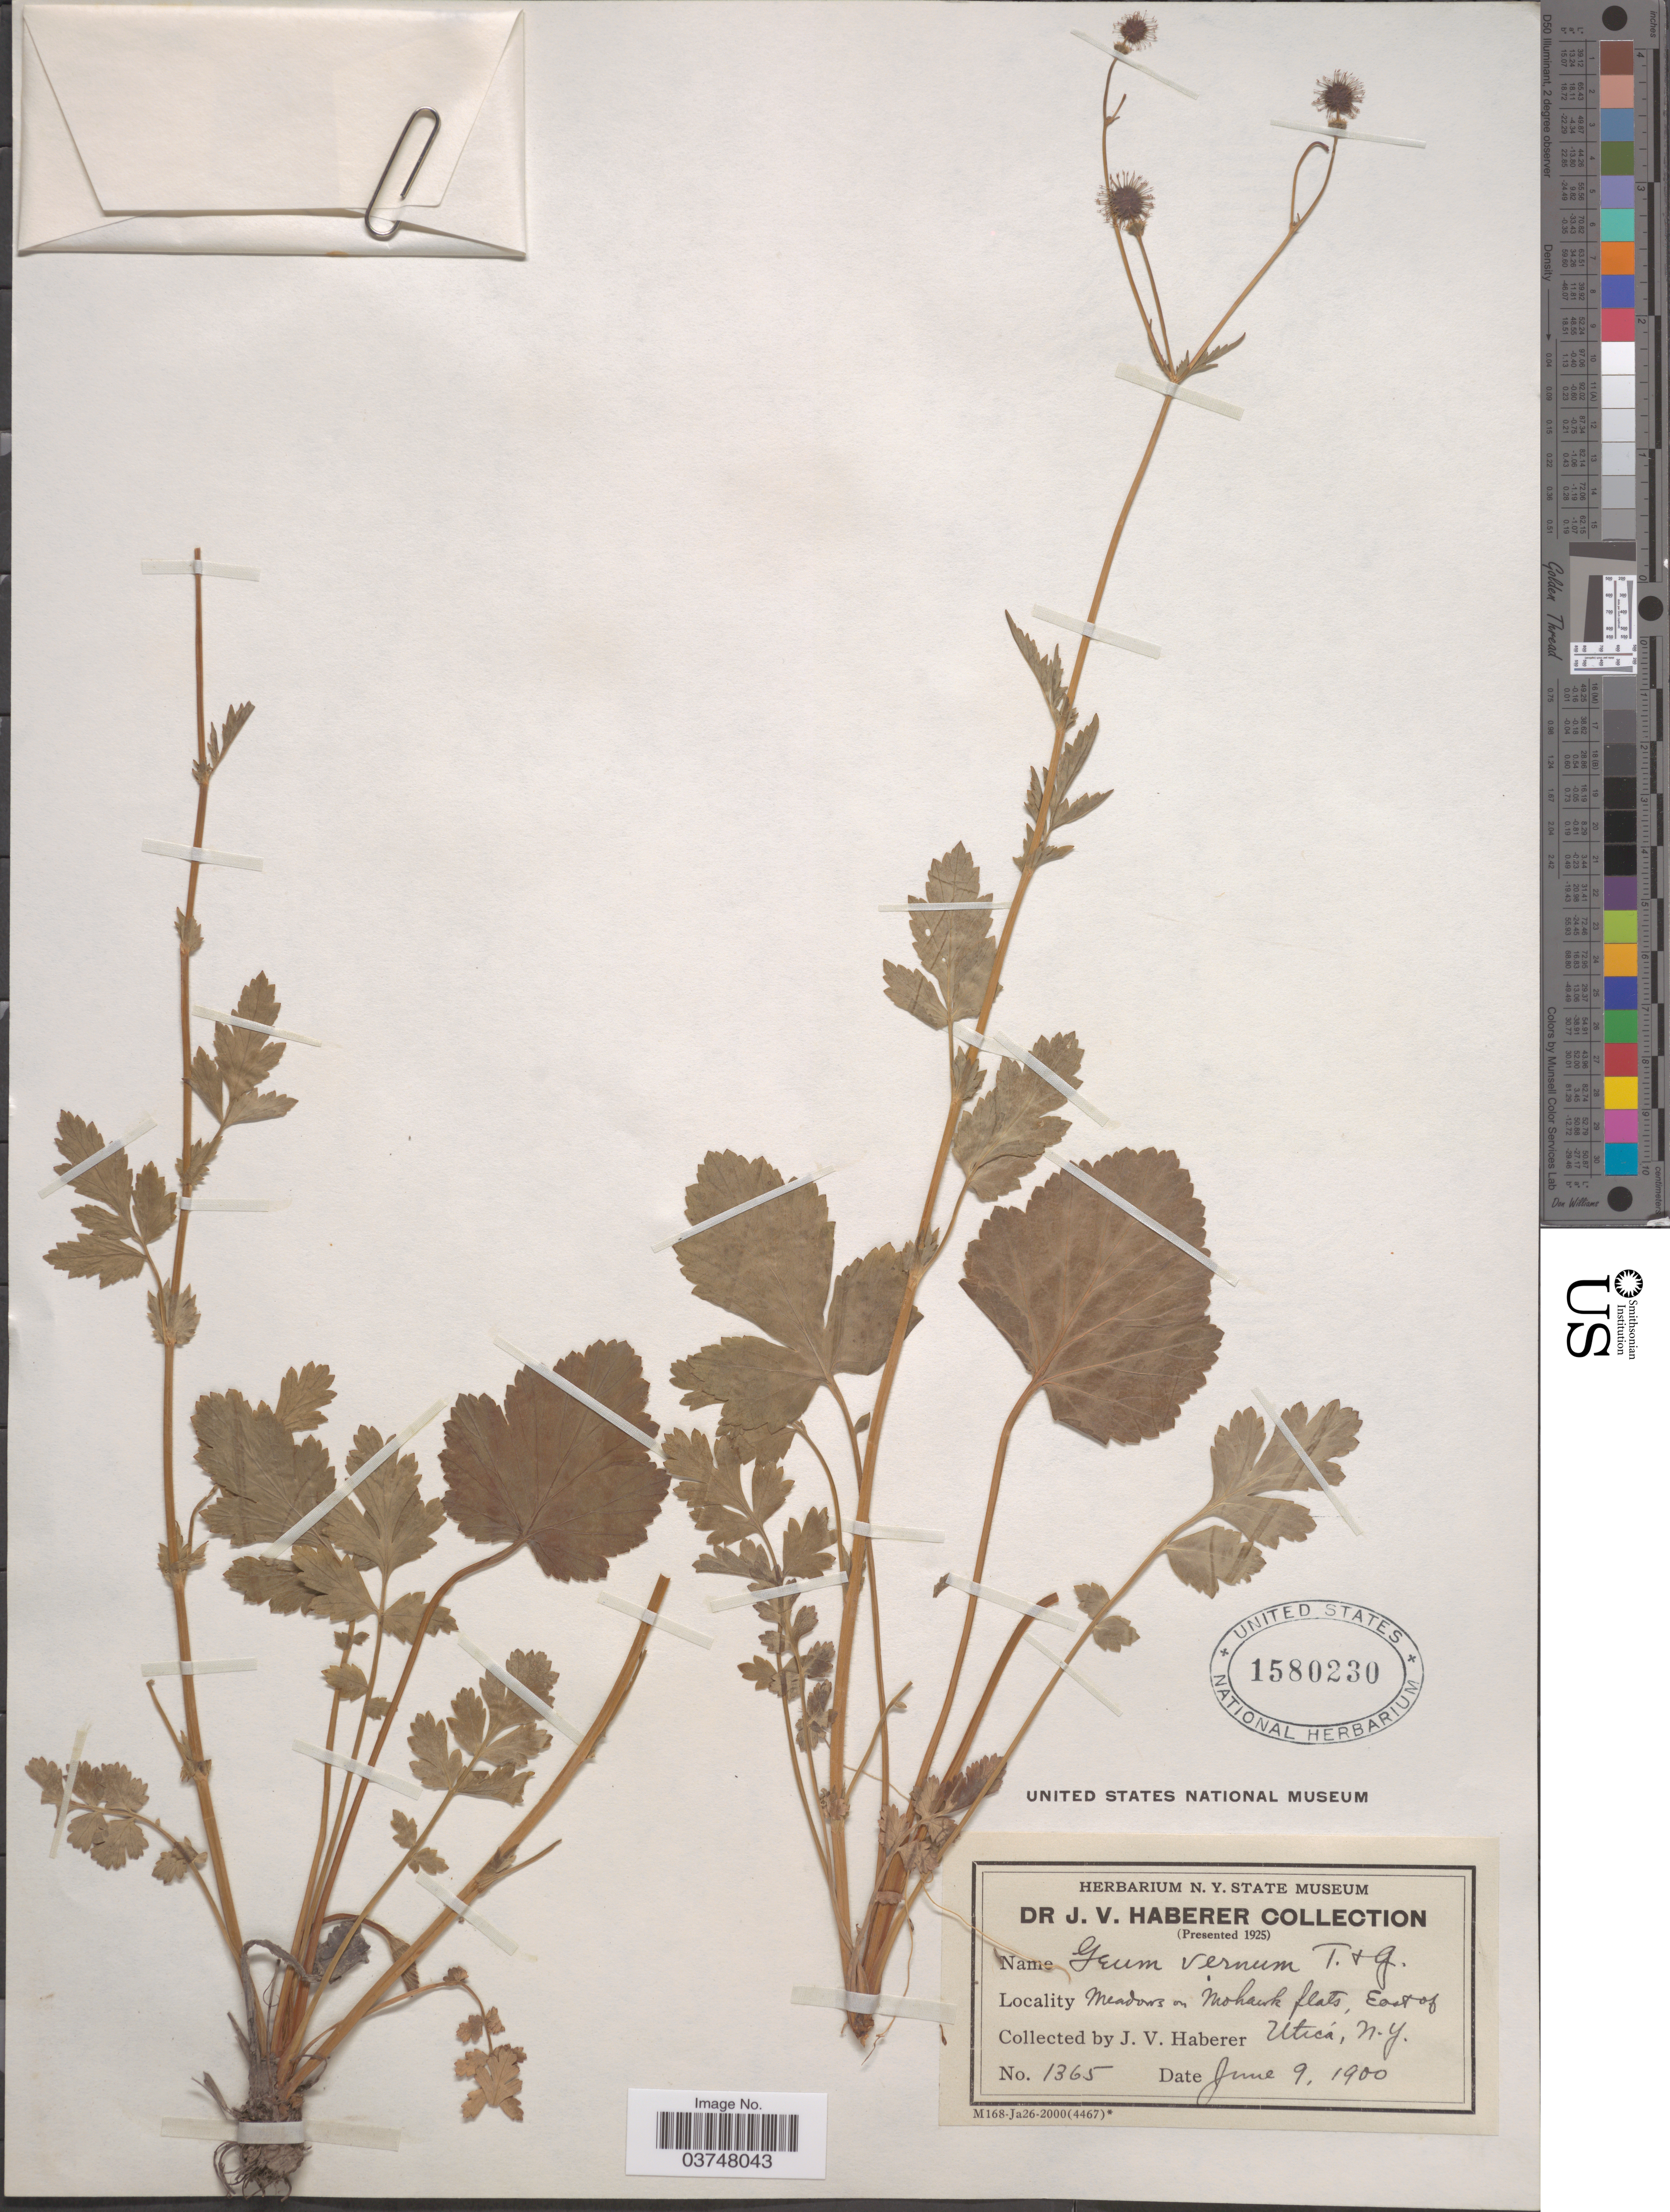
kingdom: Plantae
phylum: Tracheophyta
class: Magnoliopsida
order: Rosales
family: Rosaceae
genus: Geum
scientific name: Geum vernum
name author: (Raf.) Torr. & A. Gray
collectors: J. V. Haberer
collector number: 1365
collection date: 1900-06-09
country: United States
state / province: New York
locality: Meadows on Mohawk flats, East of Utica.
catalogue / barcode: US 1580230